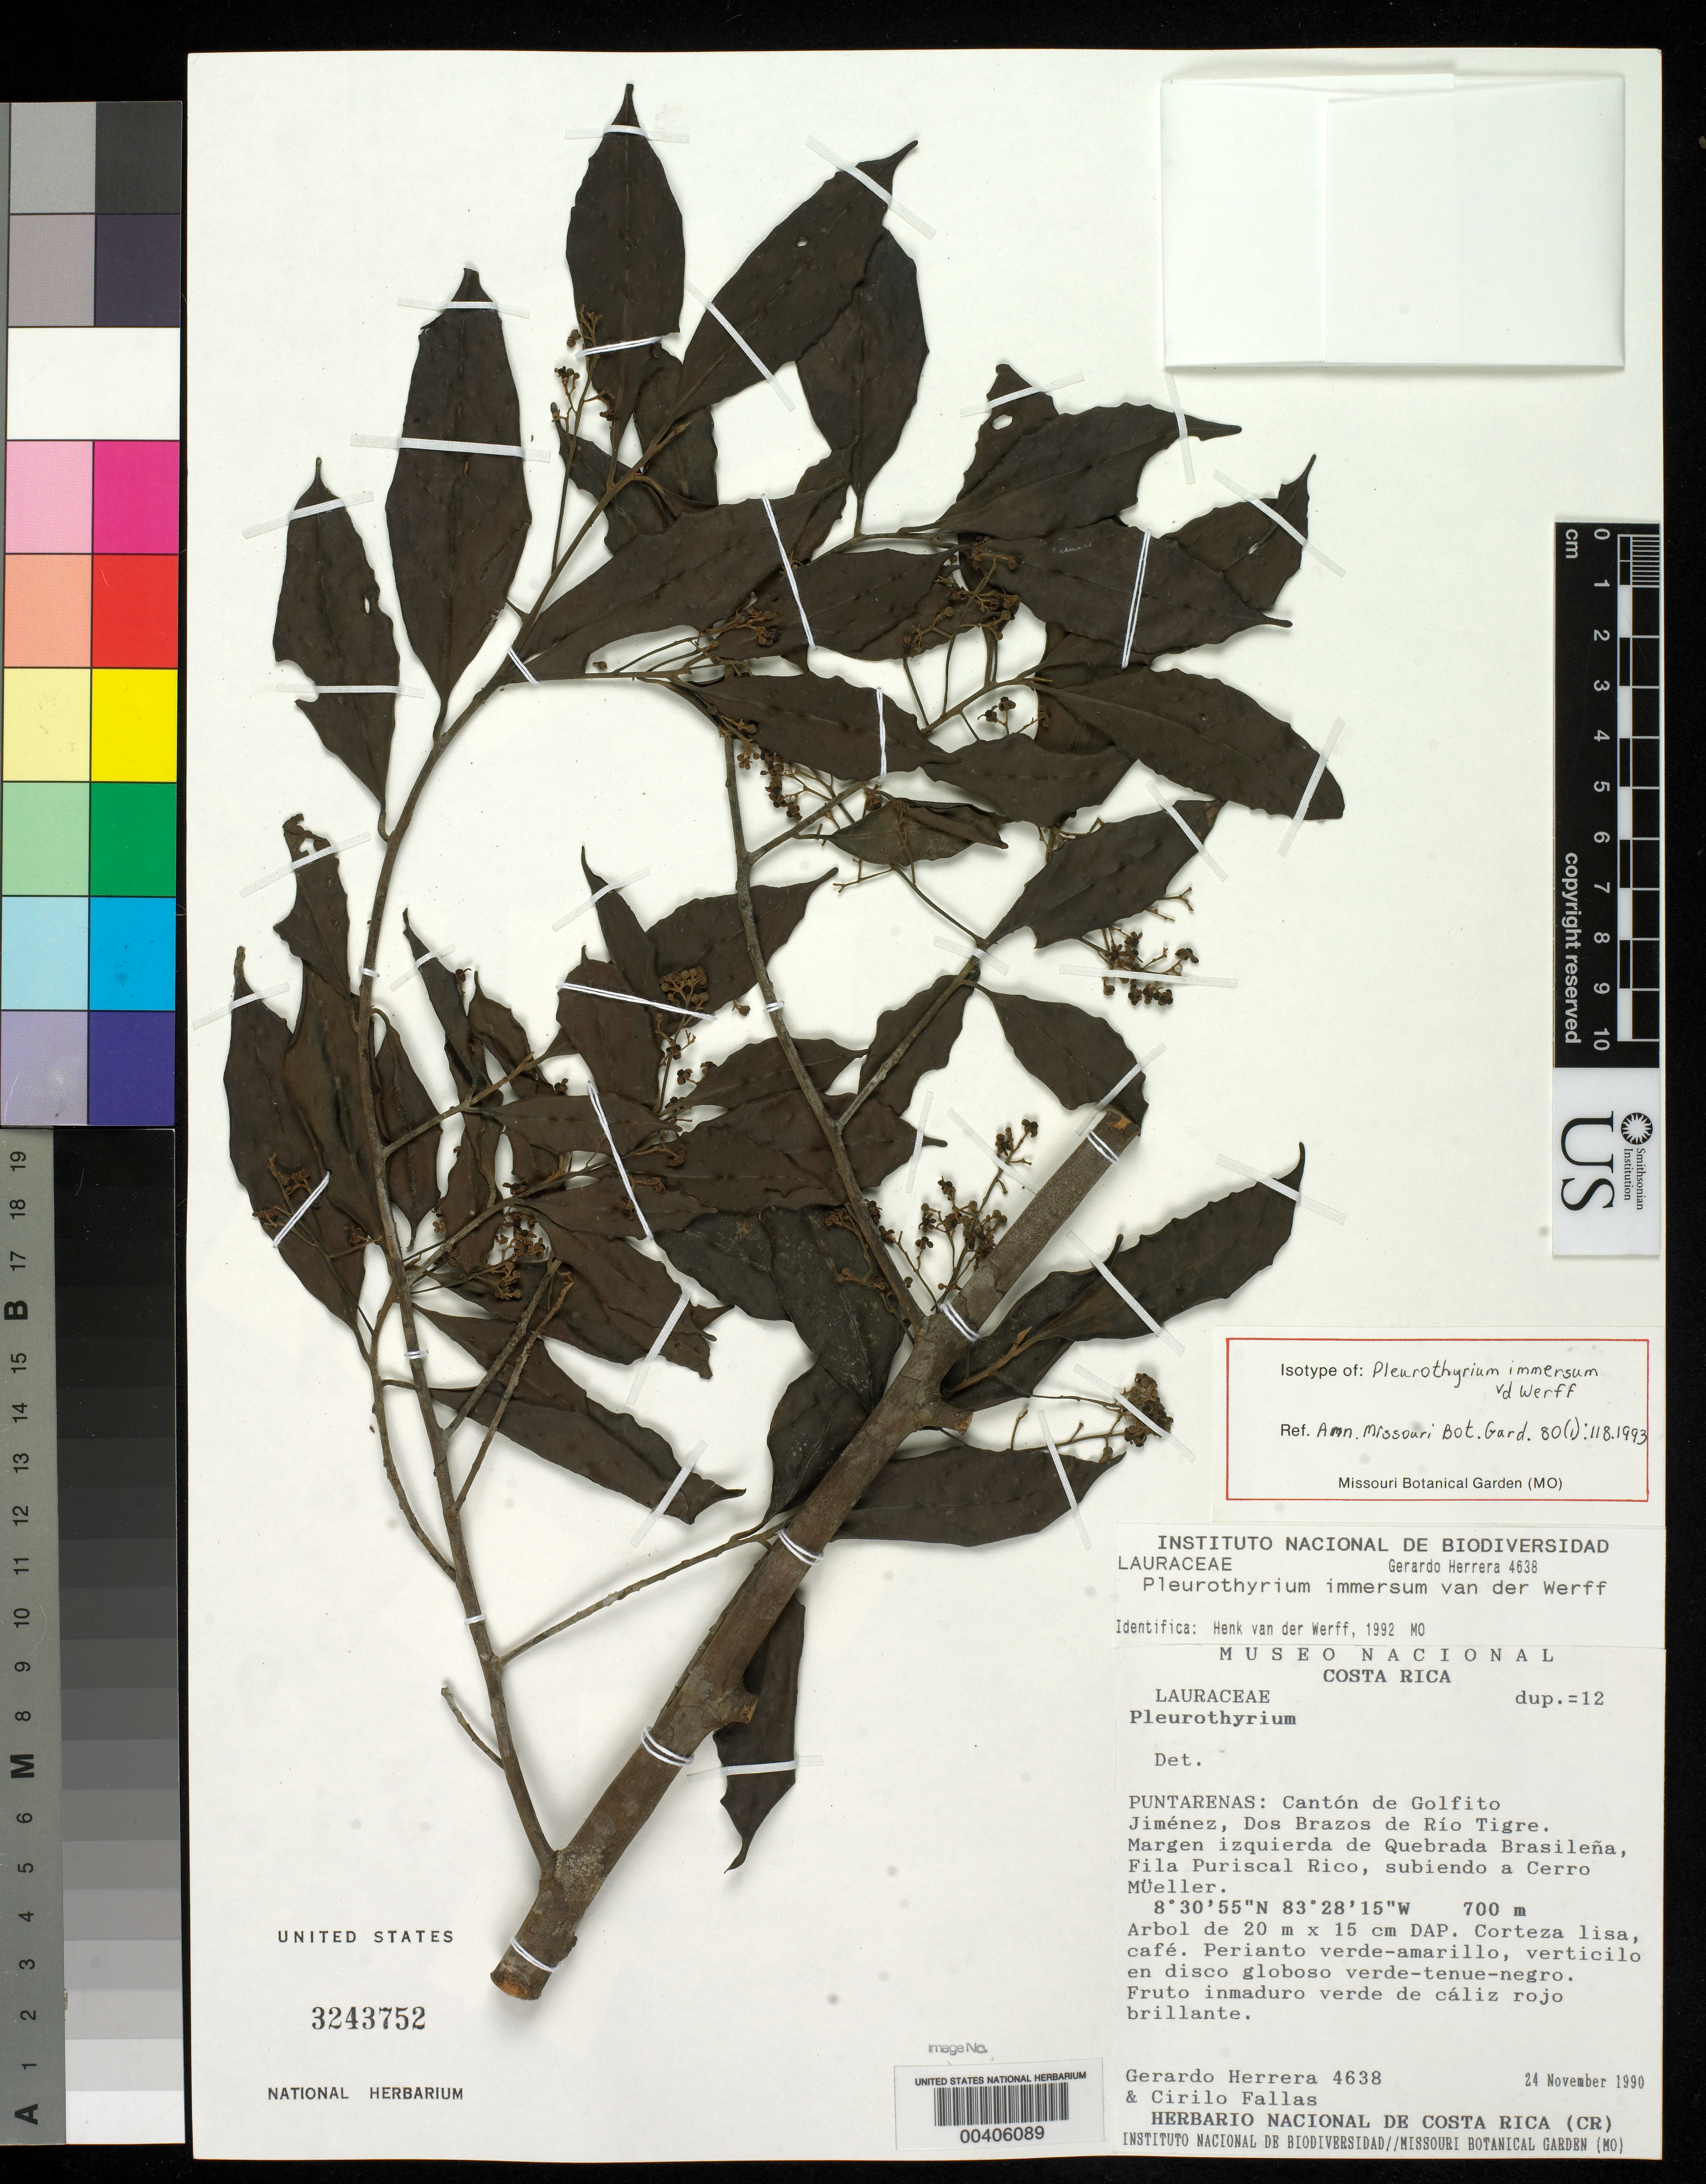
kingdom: Plantae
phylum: Tracheophyta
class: Magnoliopsida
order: Laurales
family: Lauraceae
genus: Pleurothyrium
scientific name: Pleurothyrium immersum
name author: van der Werff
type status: Isotype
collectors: G. Herrera Ch. & C. Fallas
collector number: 4638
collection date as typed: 24 Nov 1990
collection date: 1990-11-24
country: Costa Rica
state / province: Puntarenas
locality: Canton de Golfito Jimenez, dos Brazos de Rio Tigre, margen izquierda de Quebrada Brasilena, Fila Puriscal Rico, Cerro Mueller.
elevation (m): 700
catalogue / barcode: US 3243752